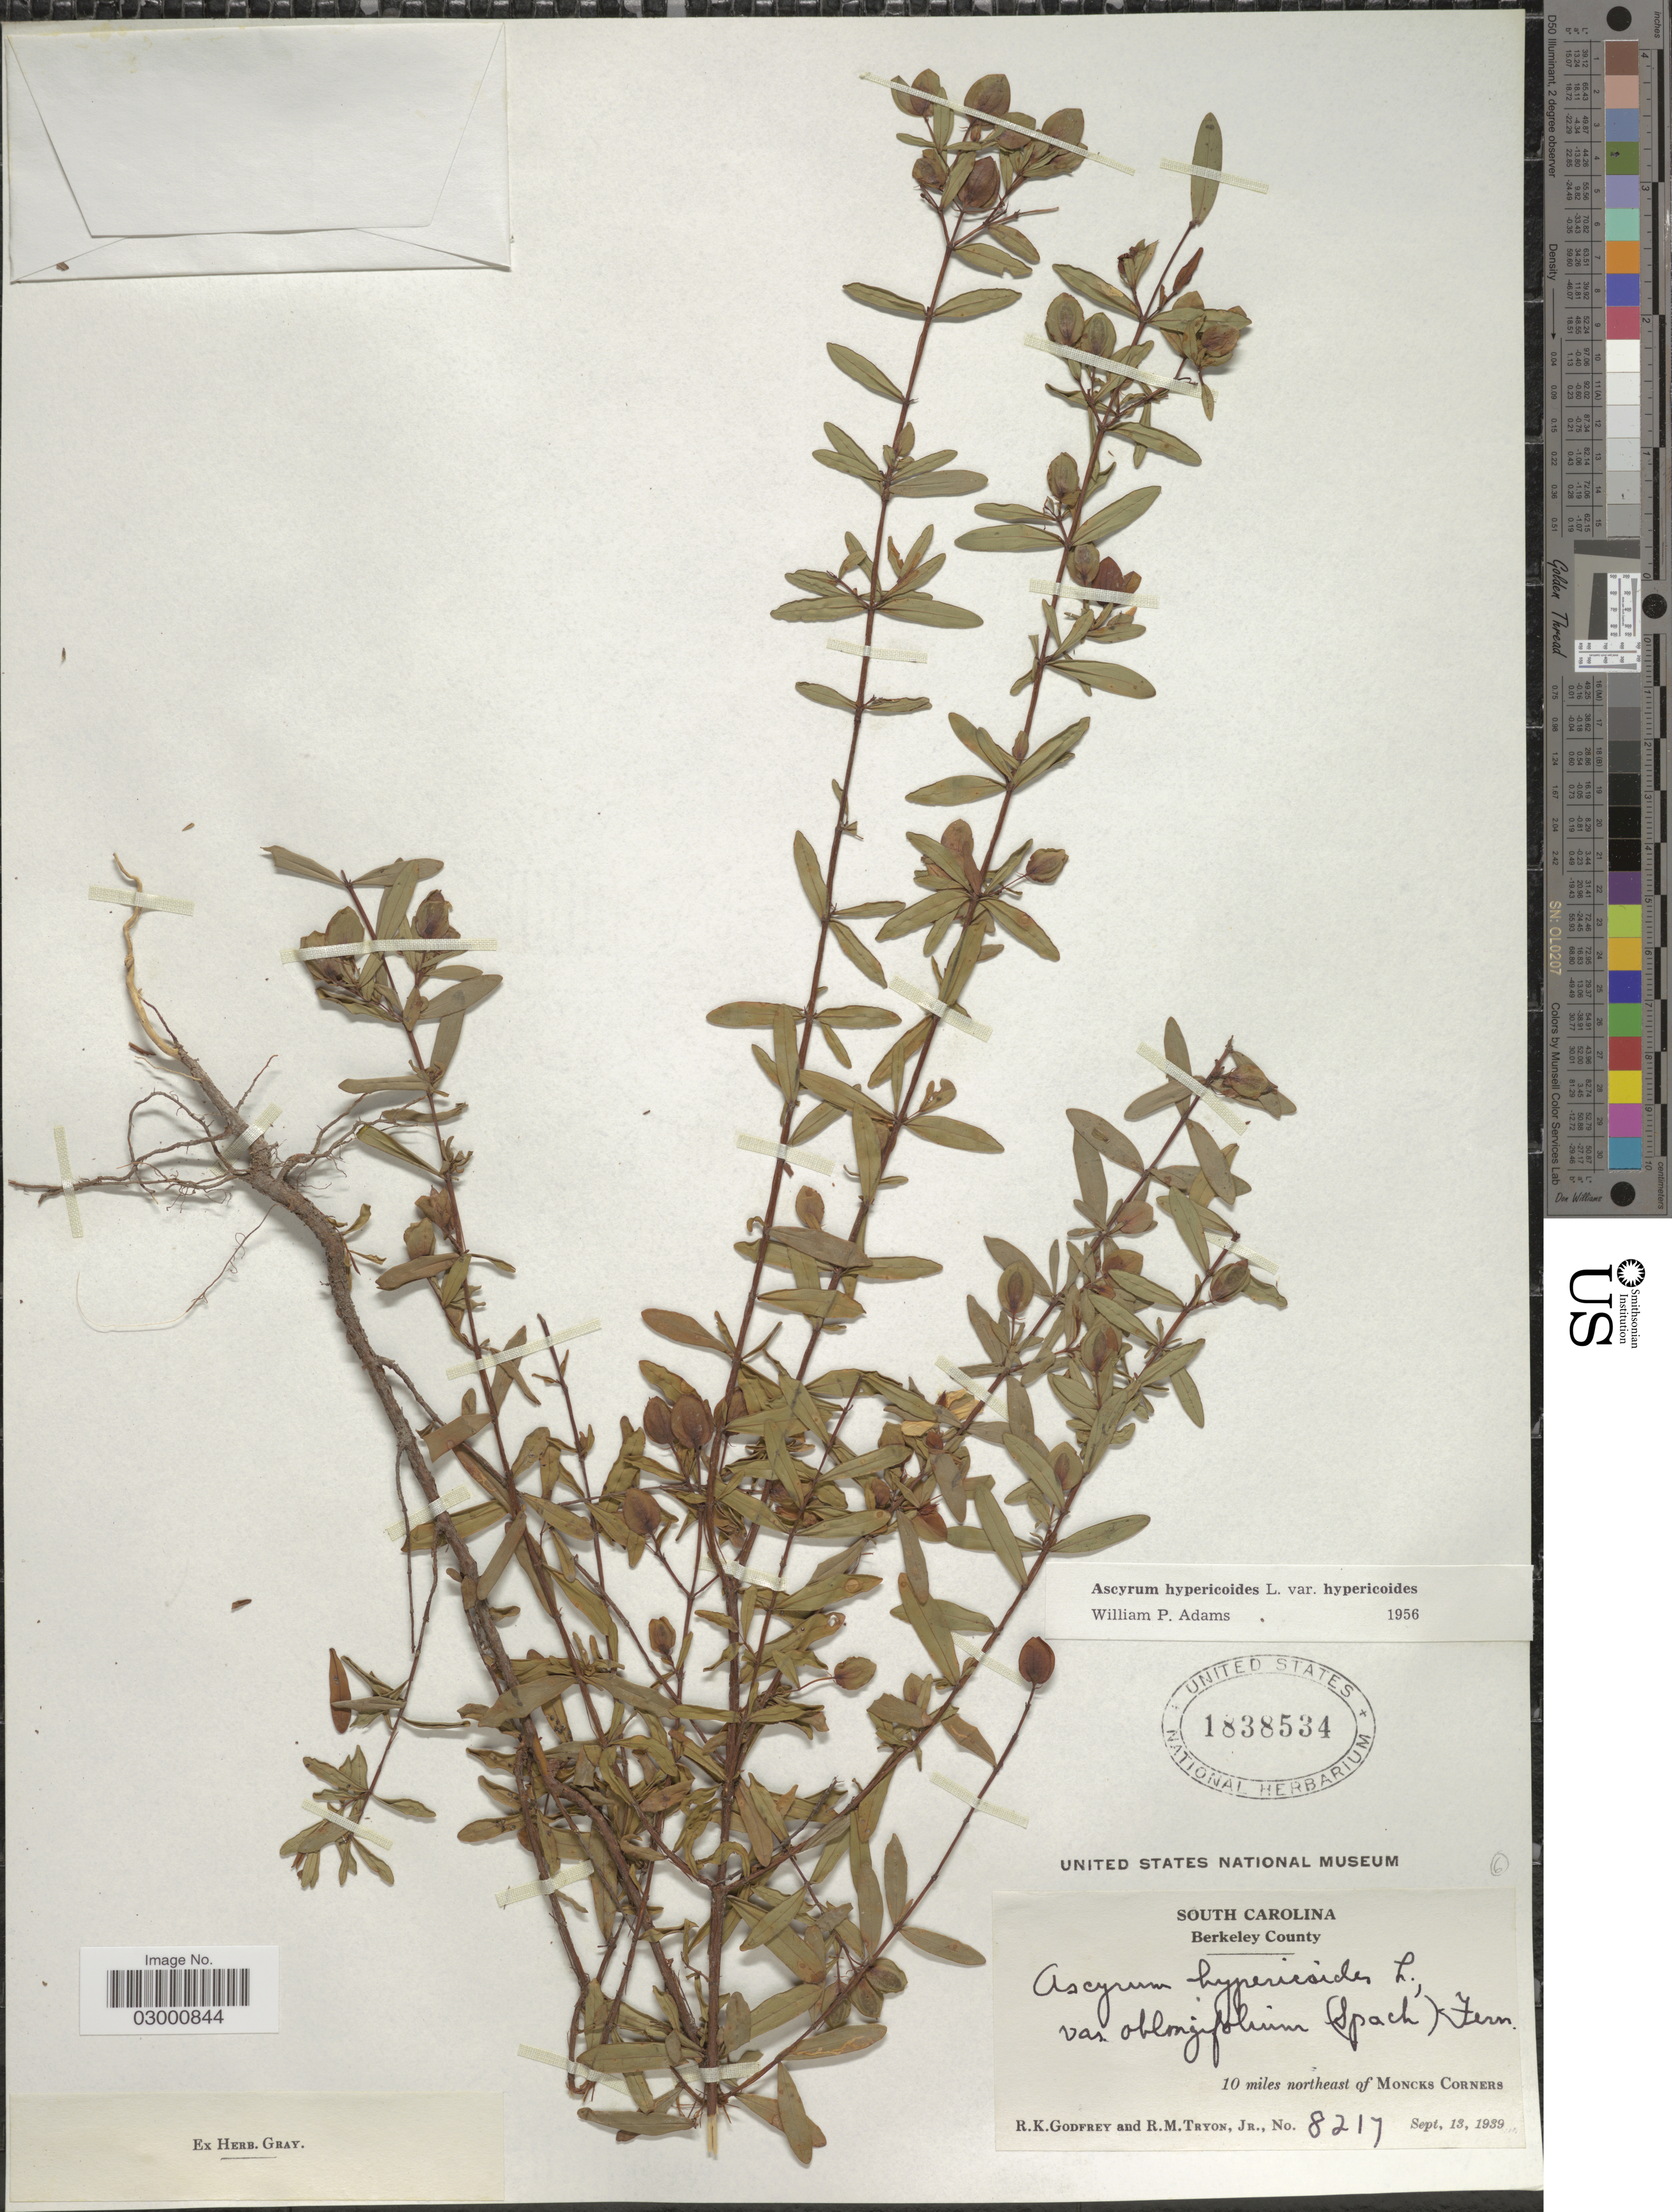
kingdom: Plantae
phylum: Tracheophyta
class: Magnoliopsida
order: Malpighiales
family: Hypericaceae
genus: Hypericum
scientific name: Hypericum hypericoides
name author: (L.) Crantz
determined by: Strong, Mark T., (BOT), Smithsonian Institution - National Museum of Natural History (UNITED STATES)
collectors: R. K. Godfrey & R. Tryon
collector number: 8217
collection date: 1939-09-13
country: United States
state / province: South Carolina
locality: Berkeley County. 10 miles northeast of Moncks Corners.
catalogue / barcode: US 1838534